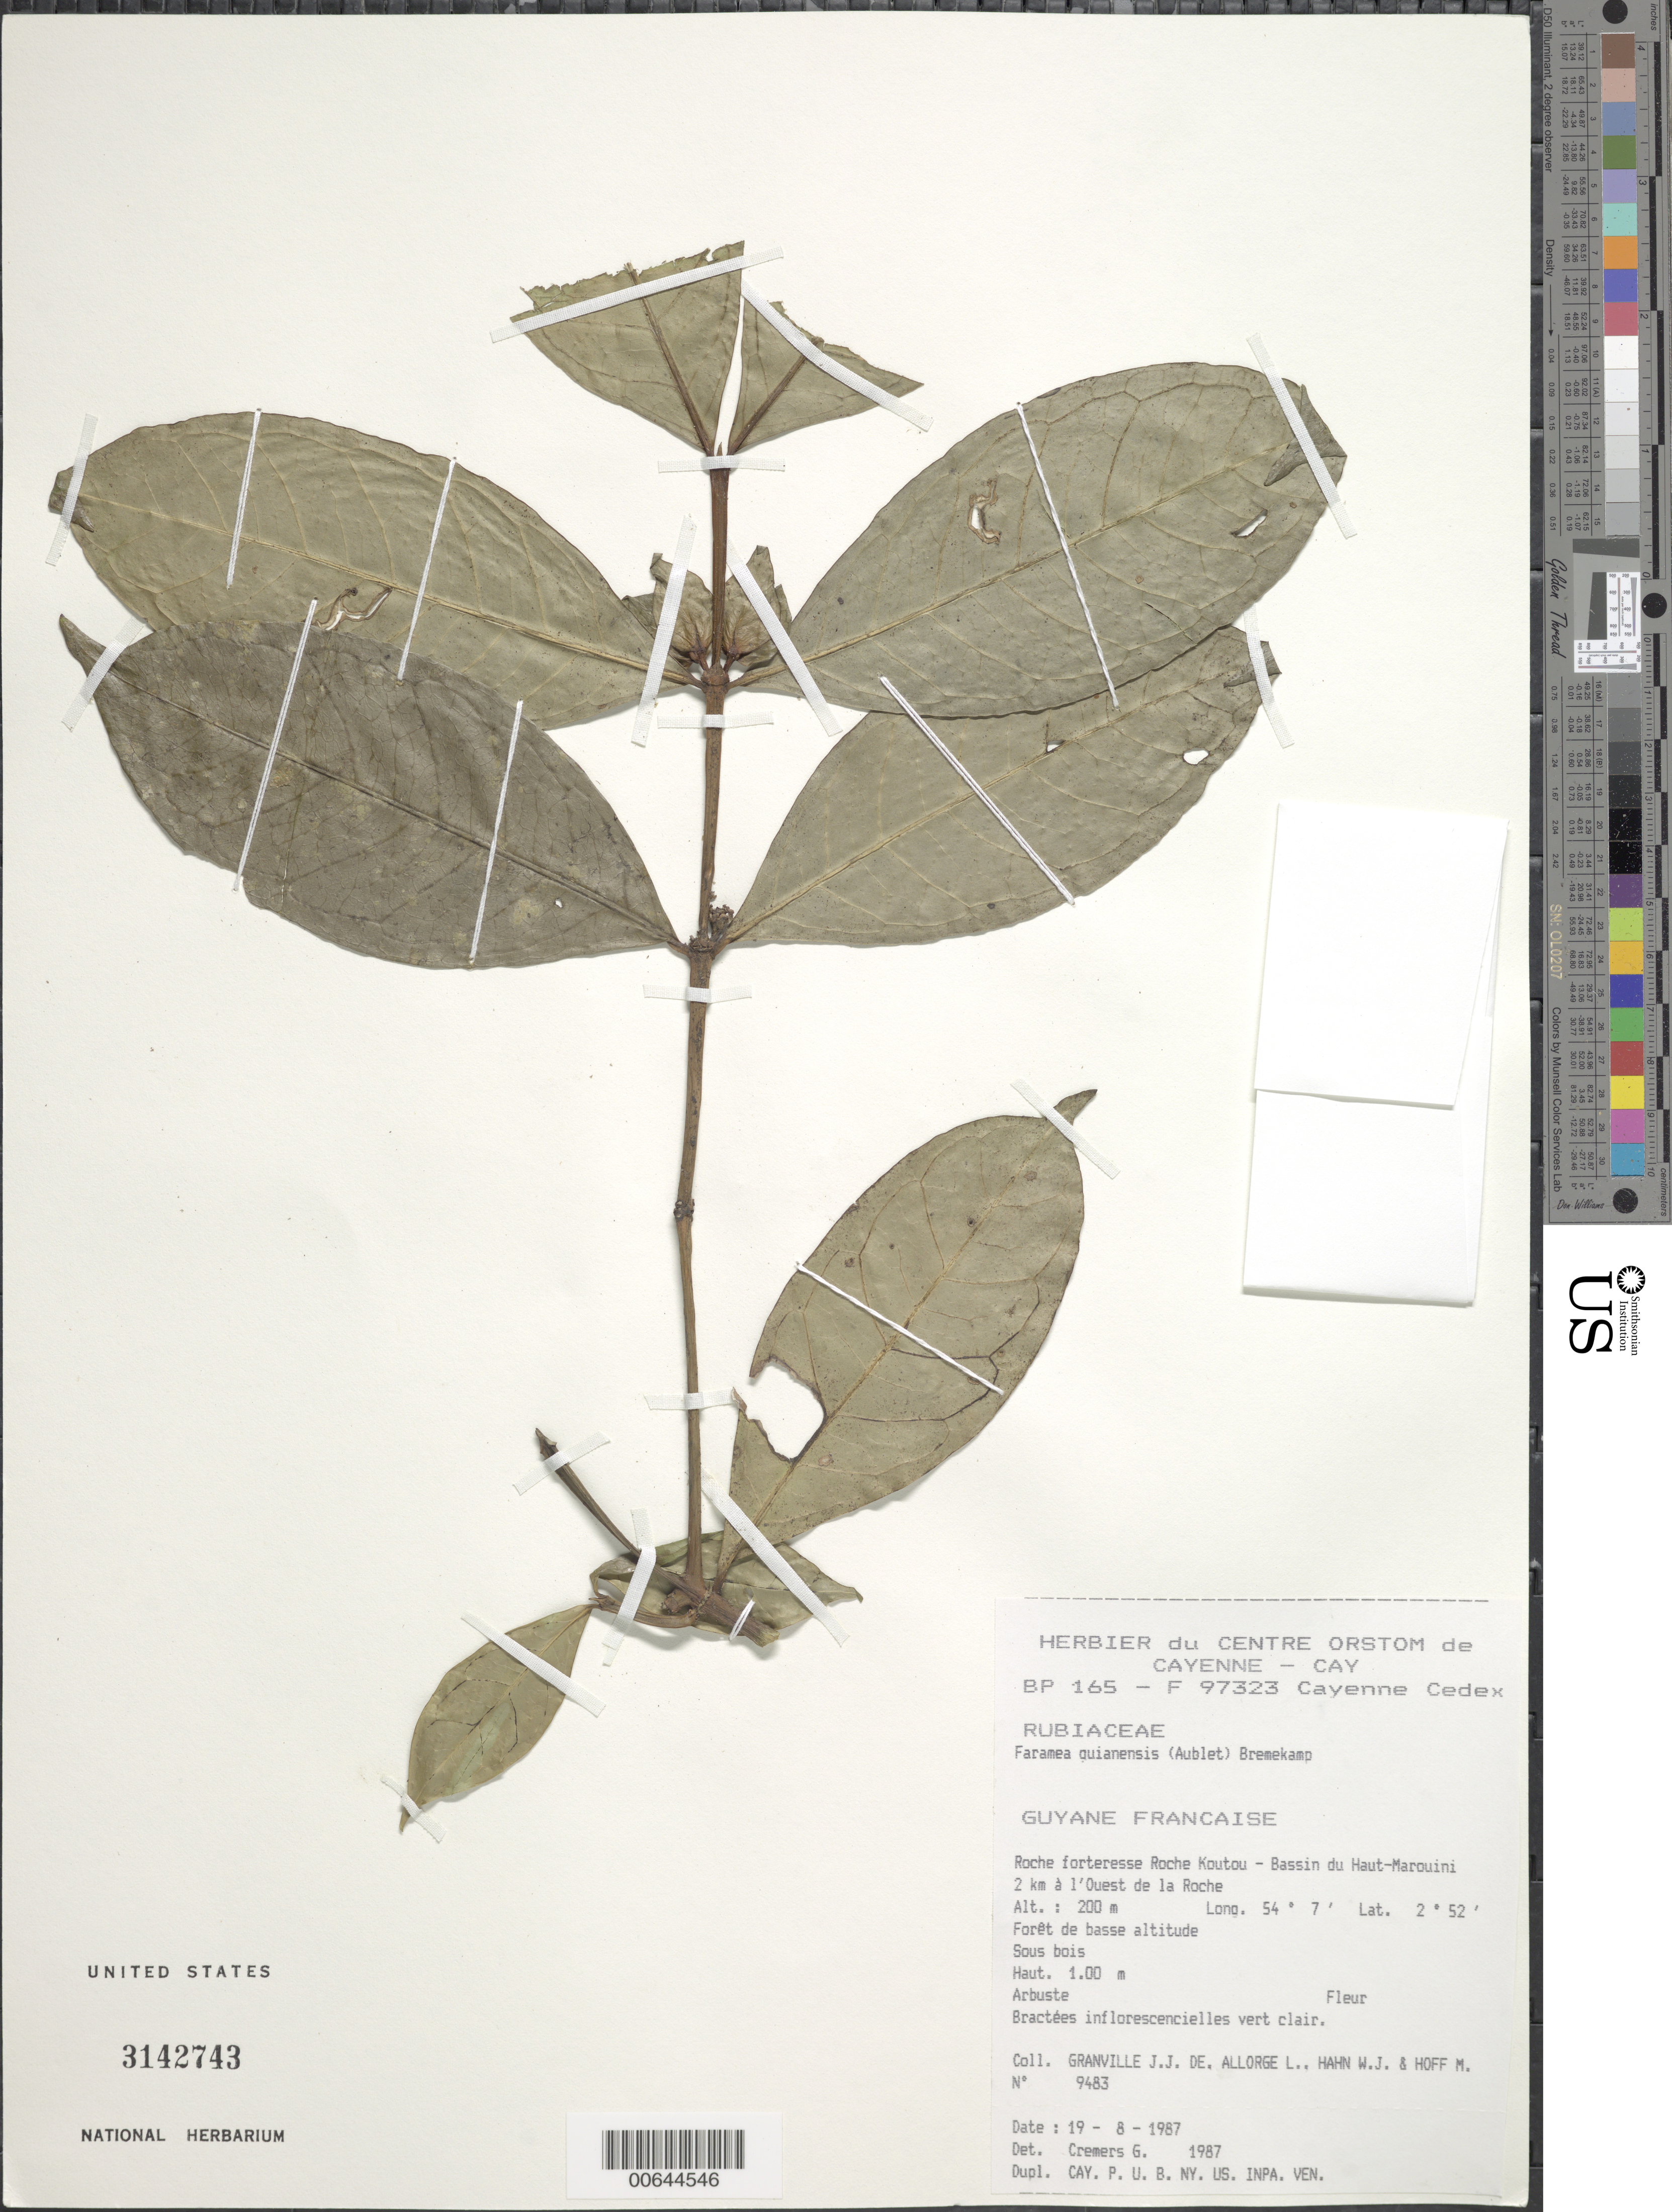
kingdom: Plantae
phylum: Tracheophyta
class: Magnoliopsida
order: Gentianales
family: Rubiaceae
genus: Faramea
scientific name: Faramea guianensis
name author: (Aubl.) Bremek.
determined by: Cremers, Georges A.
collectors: J.-J. de Granville, L. Allorge, W. J. Hahn & M. Hoff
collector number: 9483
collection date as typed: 19-Aug-87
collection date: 1987-08-19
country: French Guiana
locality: Roche Koutou, Bassin du Haut-Marouini, 2 km à l'Ouest de la Roche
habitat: Forêt de basse altitude, sous bois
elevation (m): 200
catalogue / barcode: US 3142743